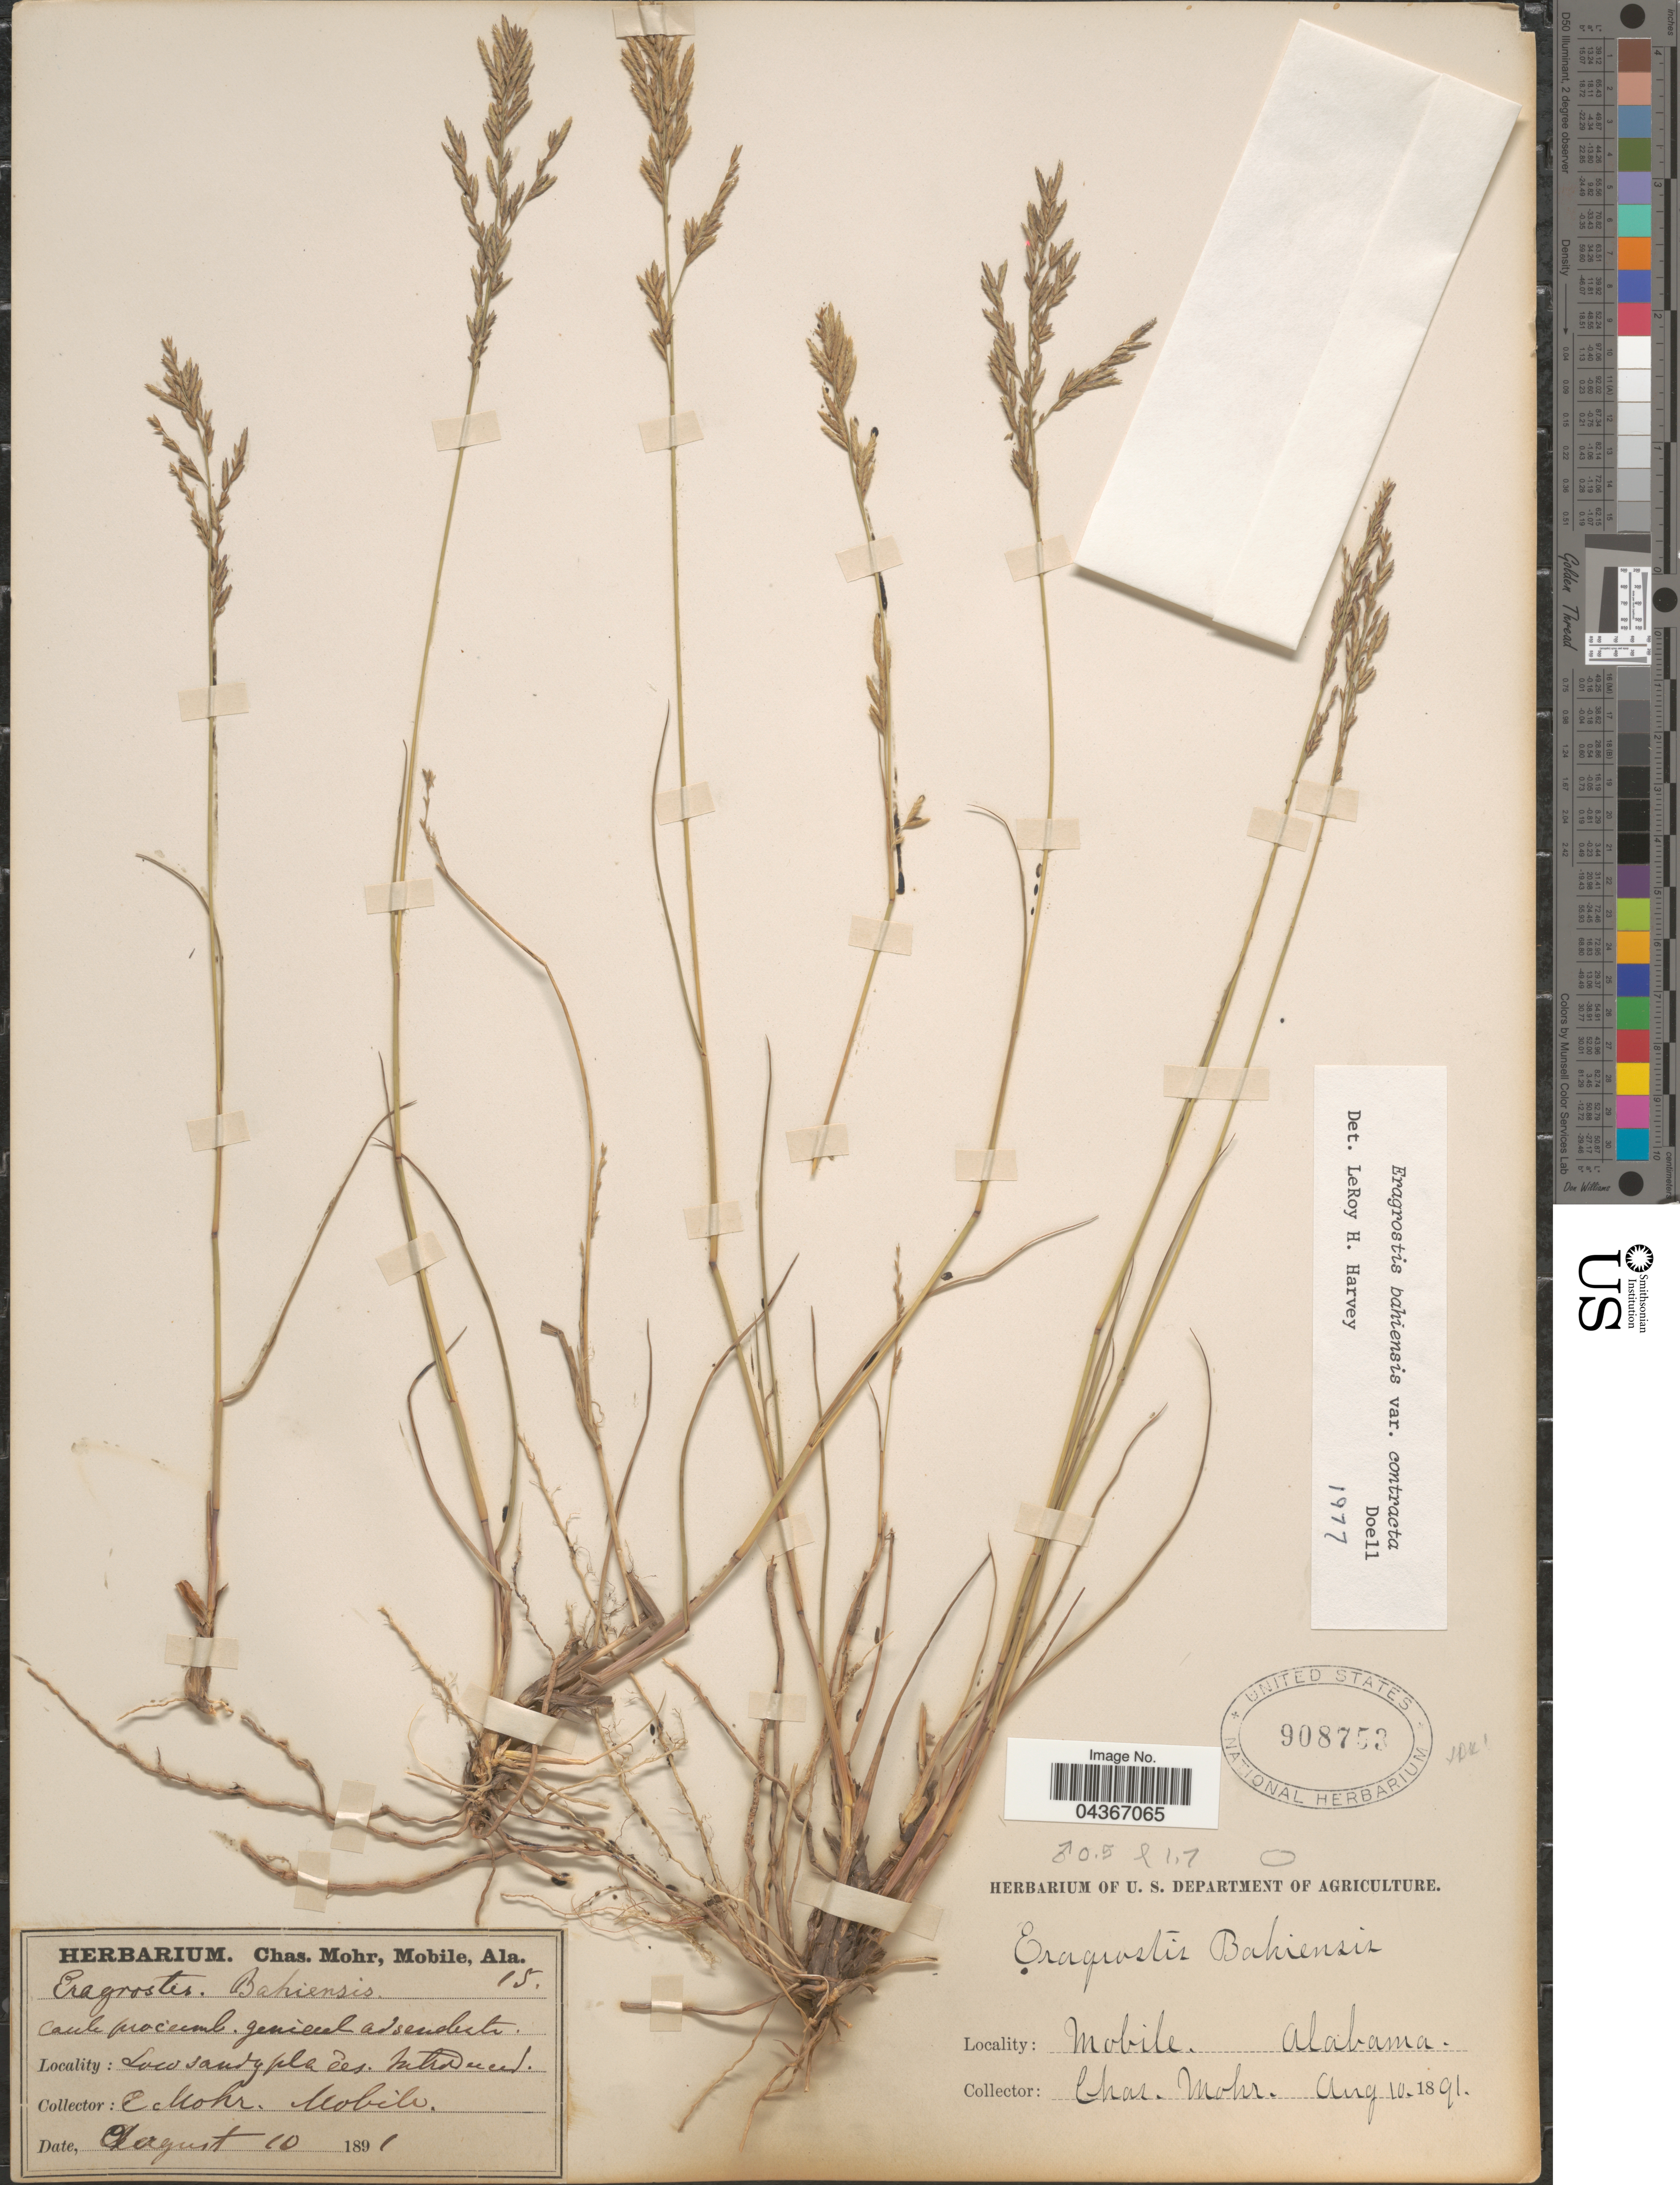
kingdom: Plantae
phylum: Tracheophyta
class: Liliopsida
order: Poales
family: Poaceae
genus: Eragrostis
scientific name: Eragrostis bahiensis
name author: Schrad. ex Schult.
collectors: Mohr, C. T. (herbarium)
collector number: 15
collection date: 1891-08-10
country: United States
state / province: Alabama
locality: Low sandy places. Mobile.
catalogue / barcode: US 908753